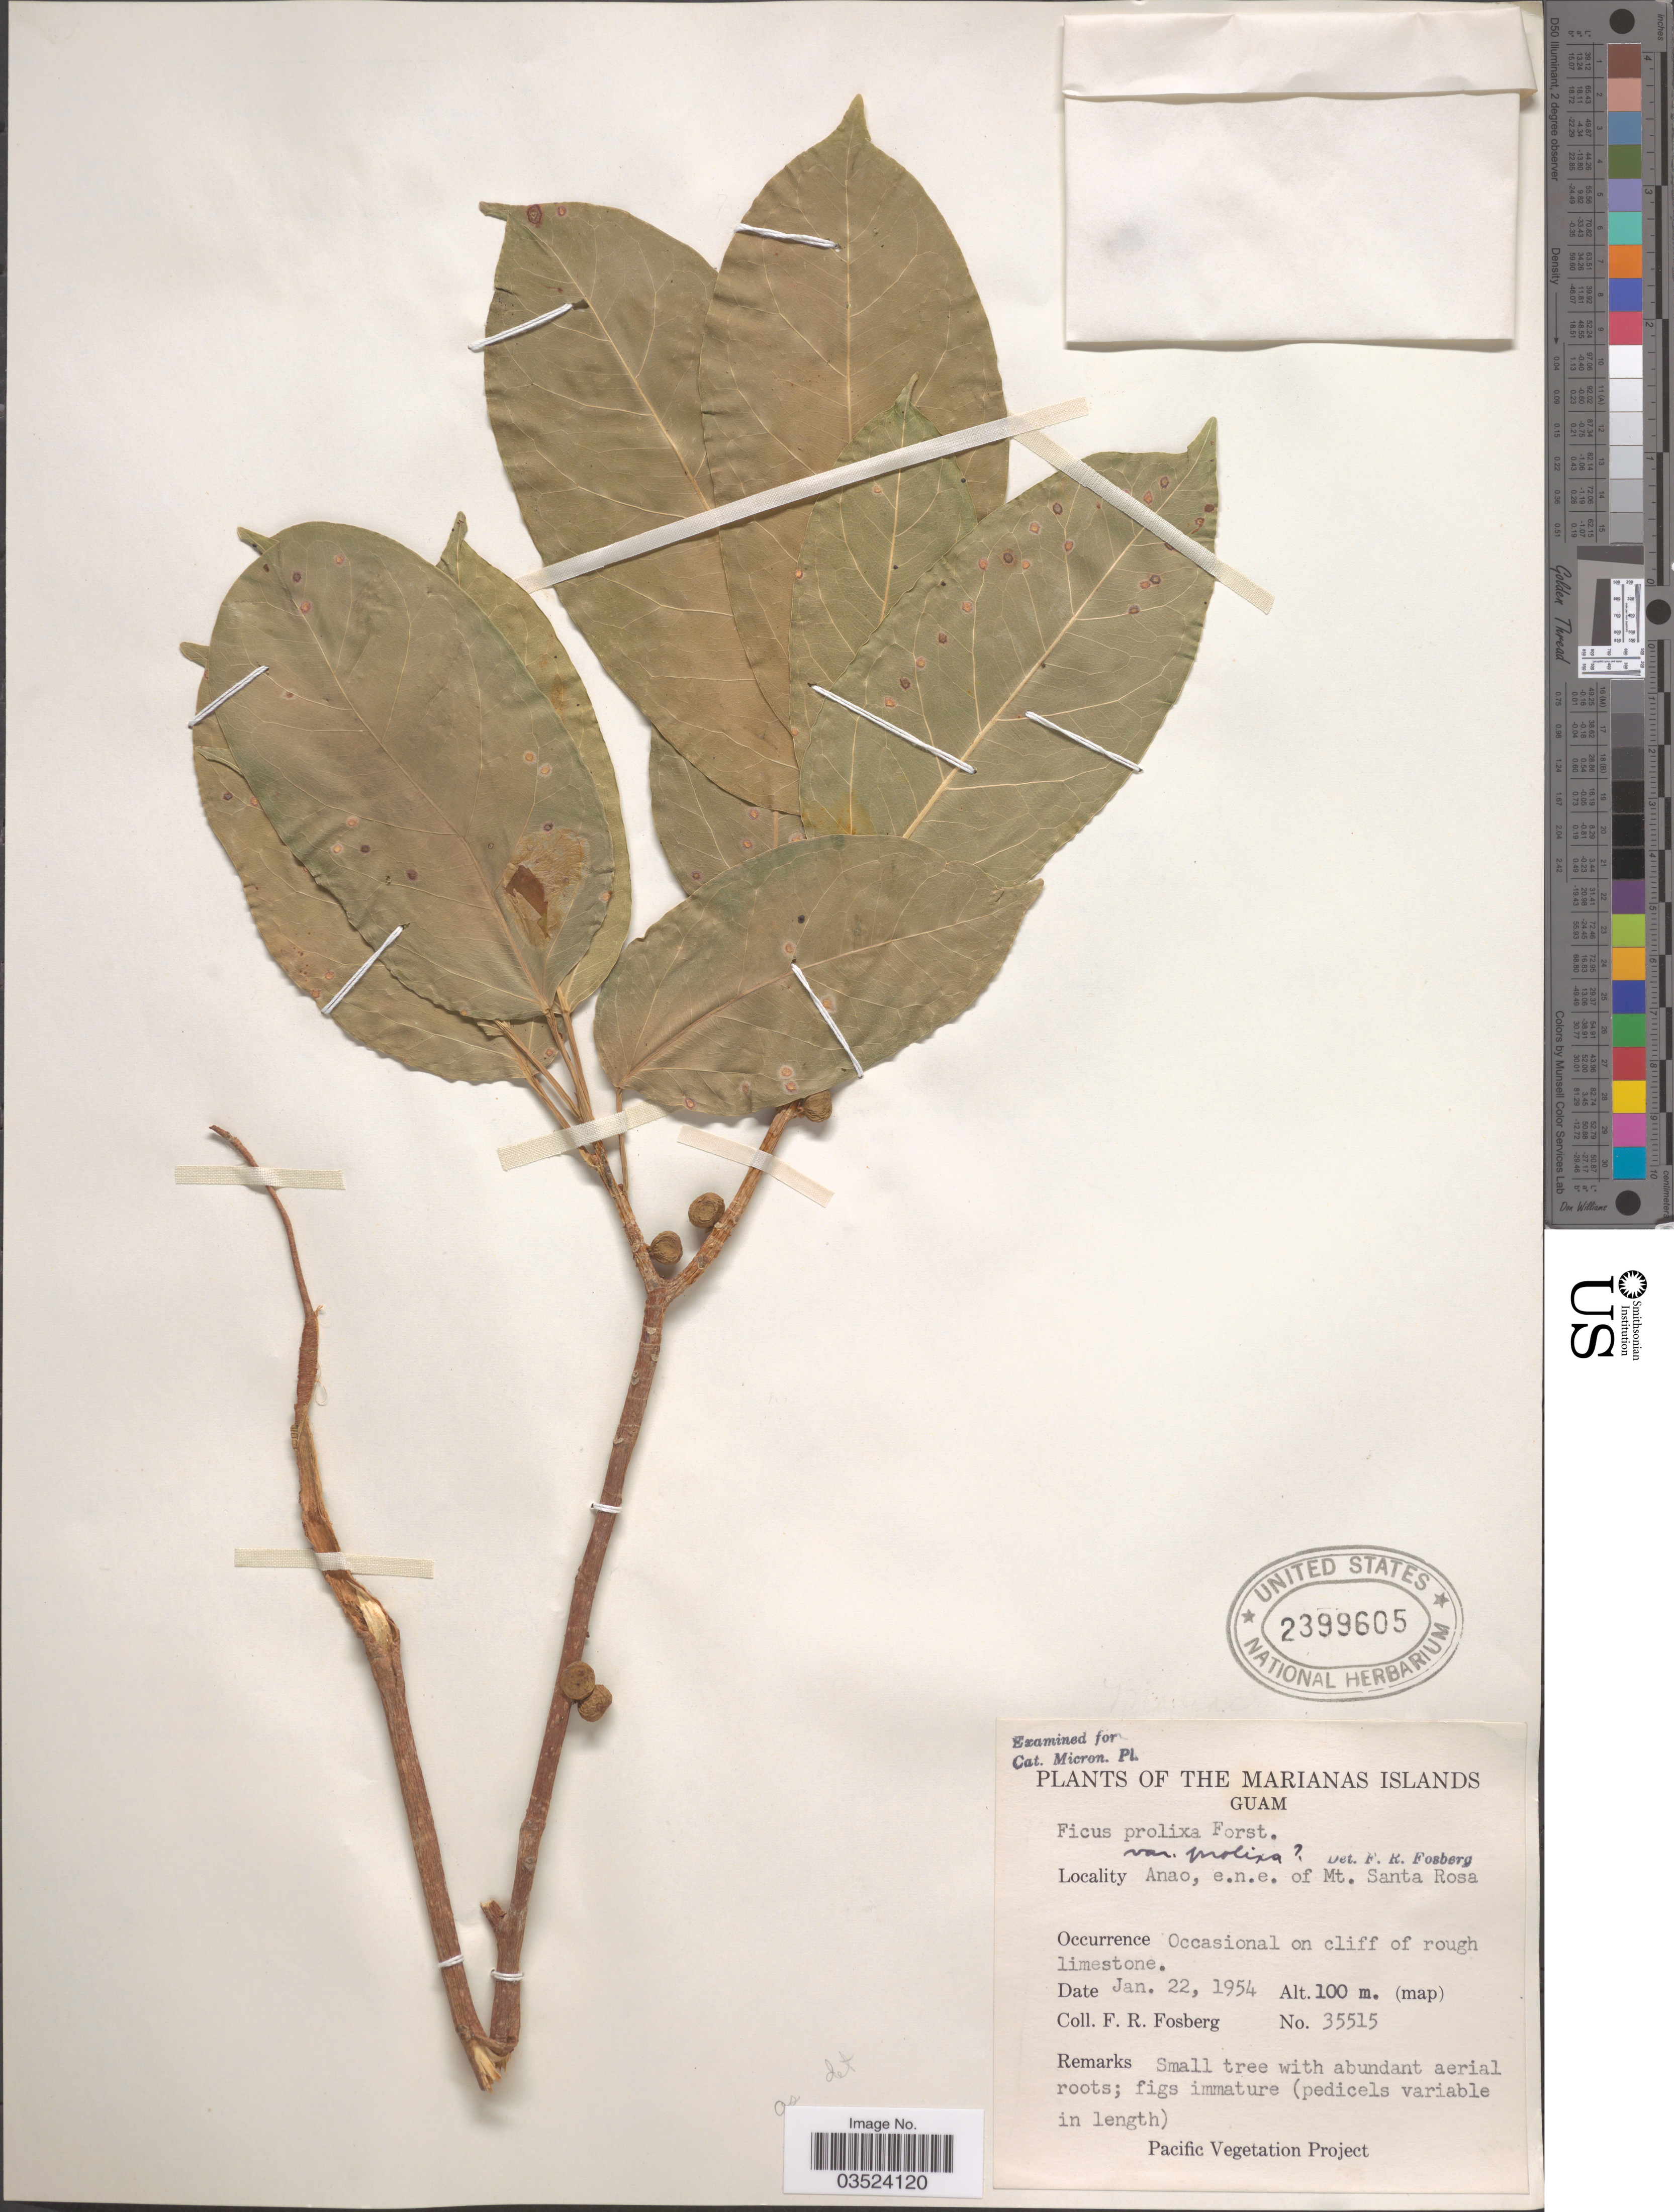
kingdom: Plantae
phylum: Tracheophyta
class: Magnoliopsida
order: Rosales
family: Moraceae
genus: Ficus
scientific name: Ficus prolixa var. prolixa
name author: G. Forst.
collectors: F. R. Fosberg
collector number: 35515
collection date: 1954-01-22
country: Guam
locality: The Marianas Islands. Anao, e.n.e. of Mt. Santa Rosa.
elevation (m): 100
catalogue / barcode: US 2399605